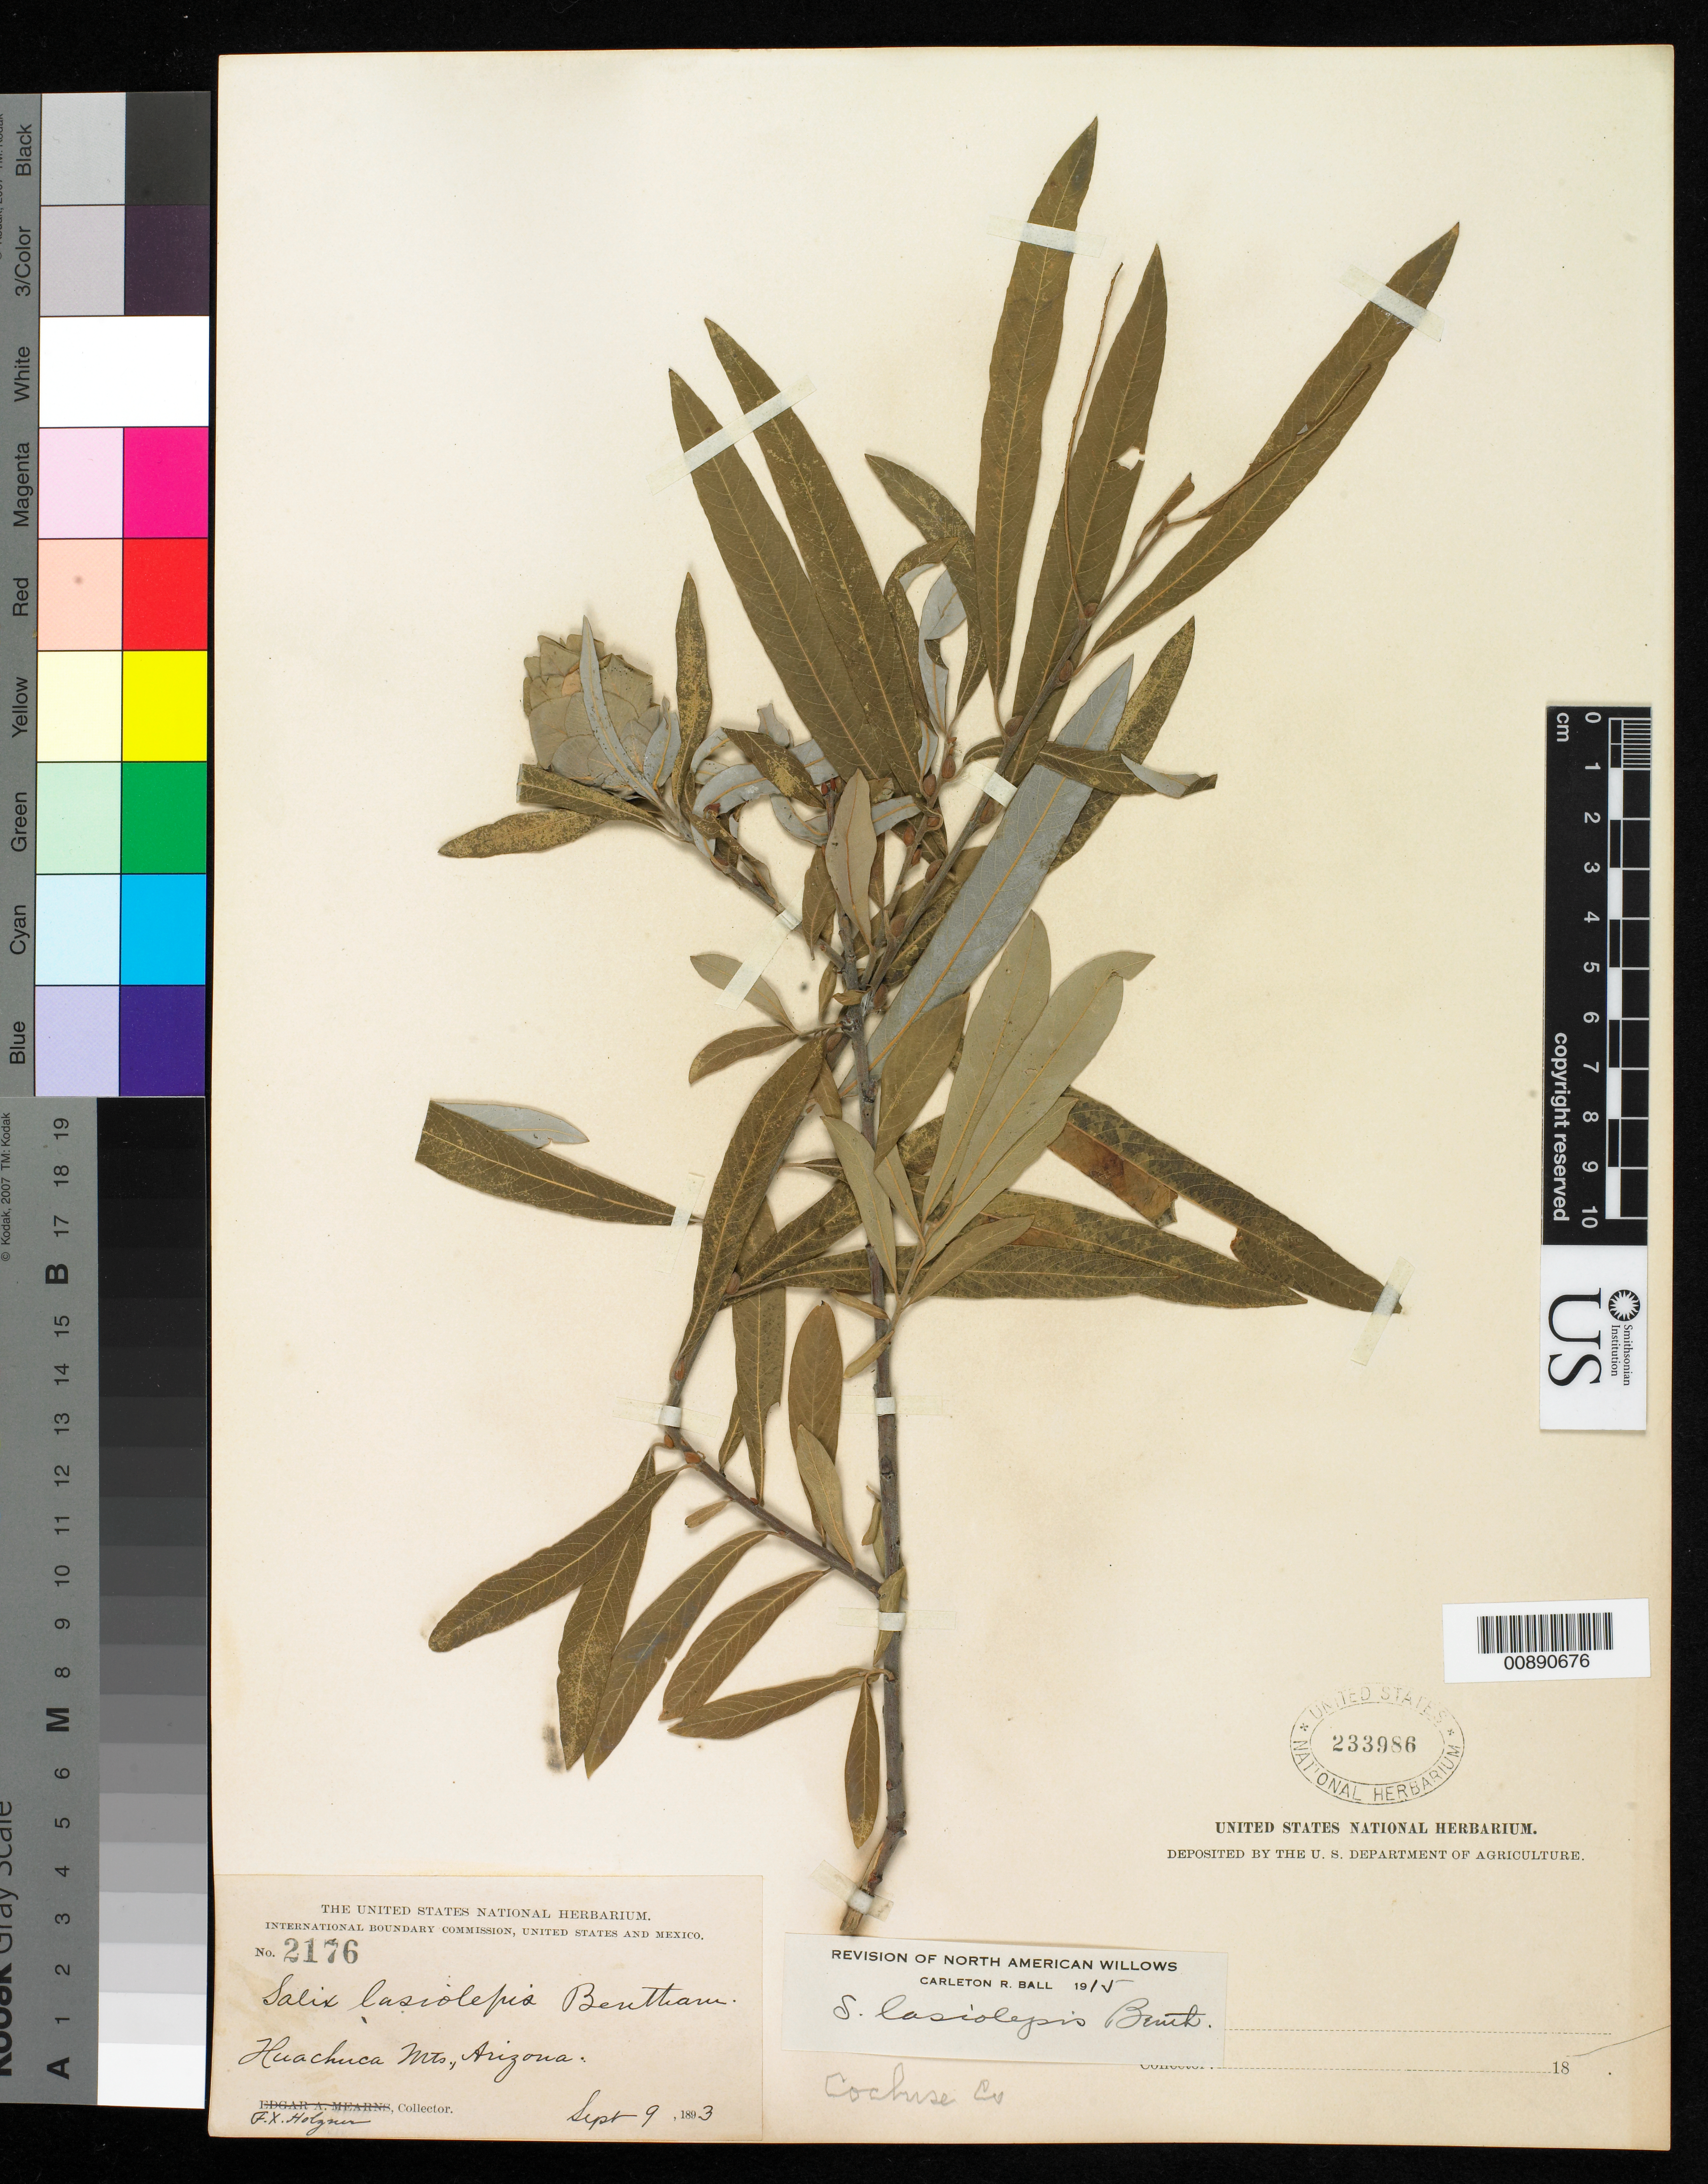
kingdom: Plantae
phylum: Tracheophyta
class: Magnoliopsida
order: Malpighiales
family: Salicaceae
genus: Salix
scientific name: Salix lasiolepis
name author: Benth.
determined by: Ball, C. R.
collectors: F. X. Holzner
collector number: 2176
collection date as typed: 09 Sep 1893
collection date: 1893-09-09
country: United States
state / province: Arizona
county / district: Cochise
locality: Huachuca Mts.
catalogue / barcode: US 233986